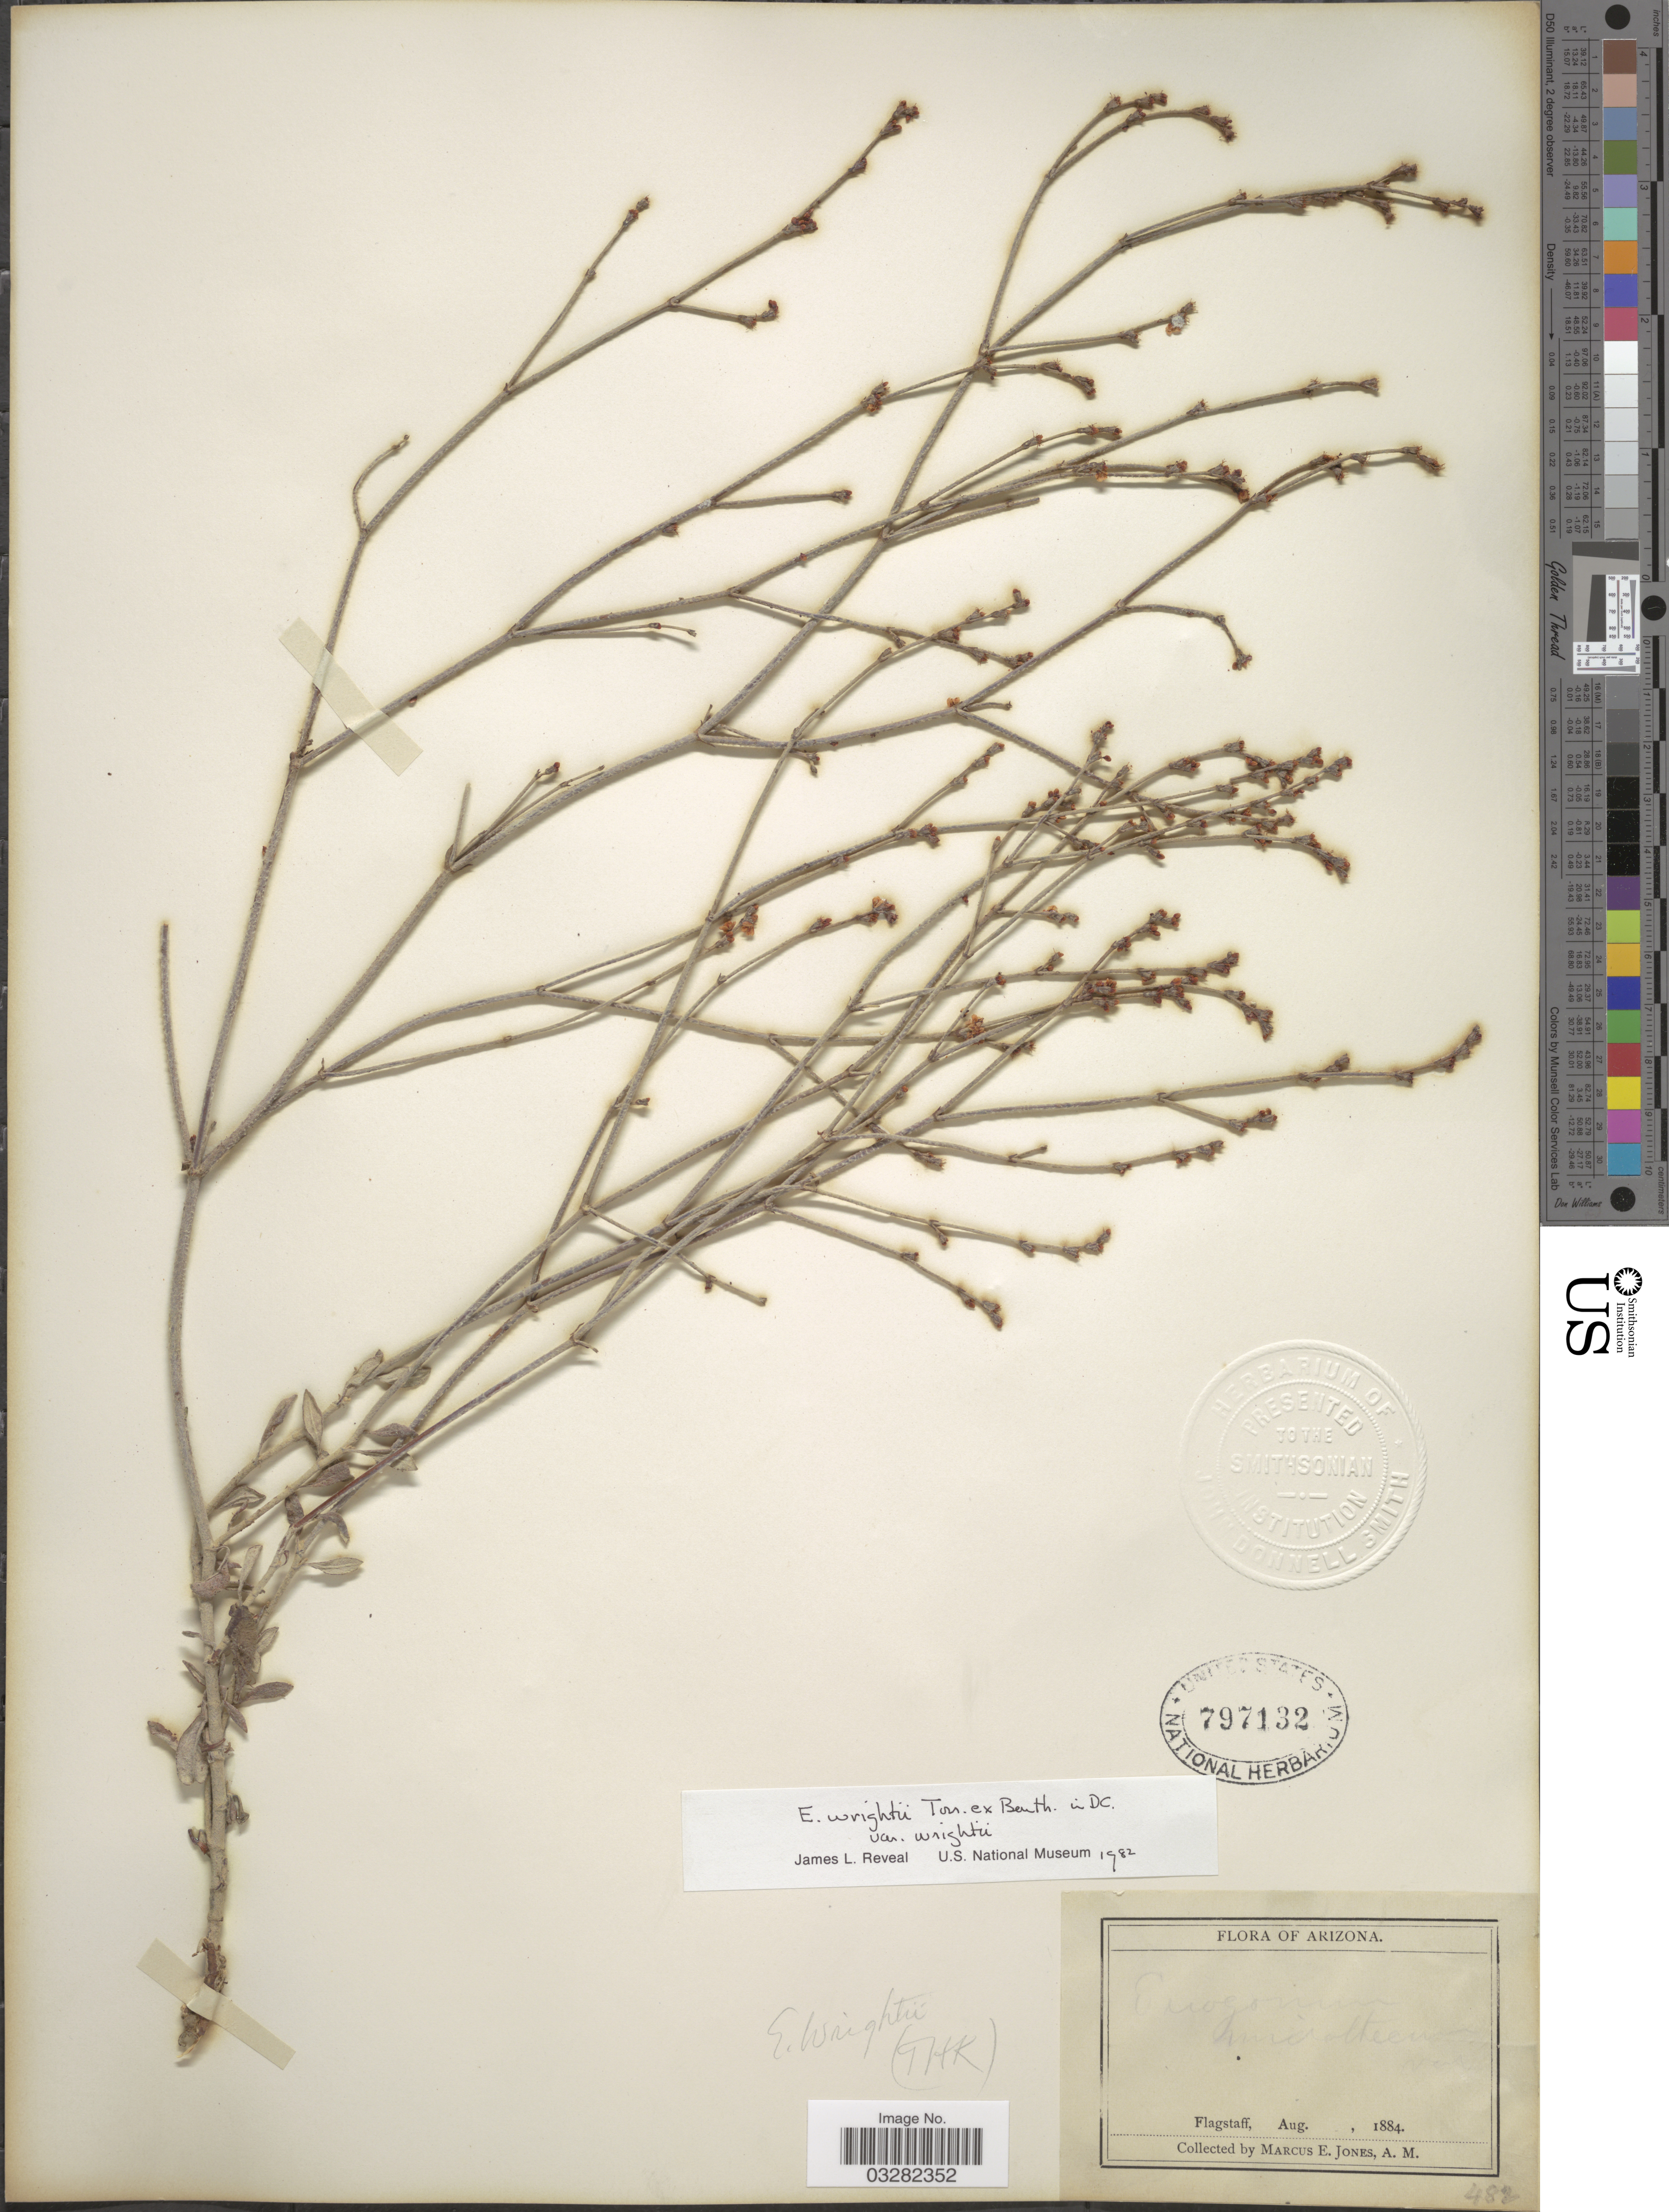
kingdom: Plantae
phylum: Tracheophyta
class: Magnoliopsida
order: Caryophyllales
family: Polygonaceae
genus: Eriogonum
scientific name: Eriogonum wrightii var. wrightii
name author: Torr. ex Benth.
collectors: M. E. Jones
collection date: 1884-08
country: United States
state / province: Arizona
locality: Flagstaff.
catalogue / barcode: US 797132